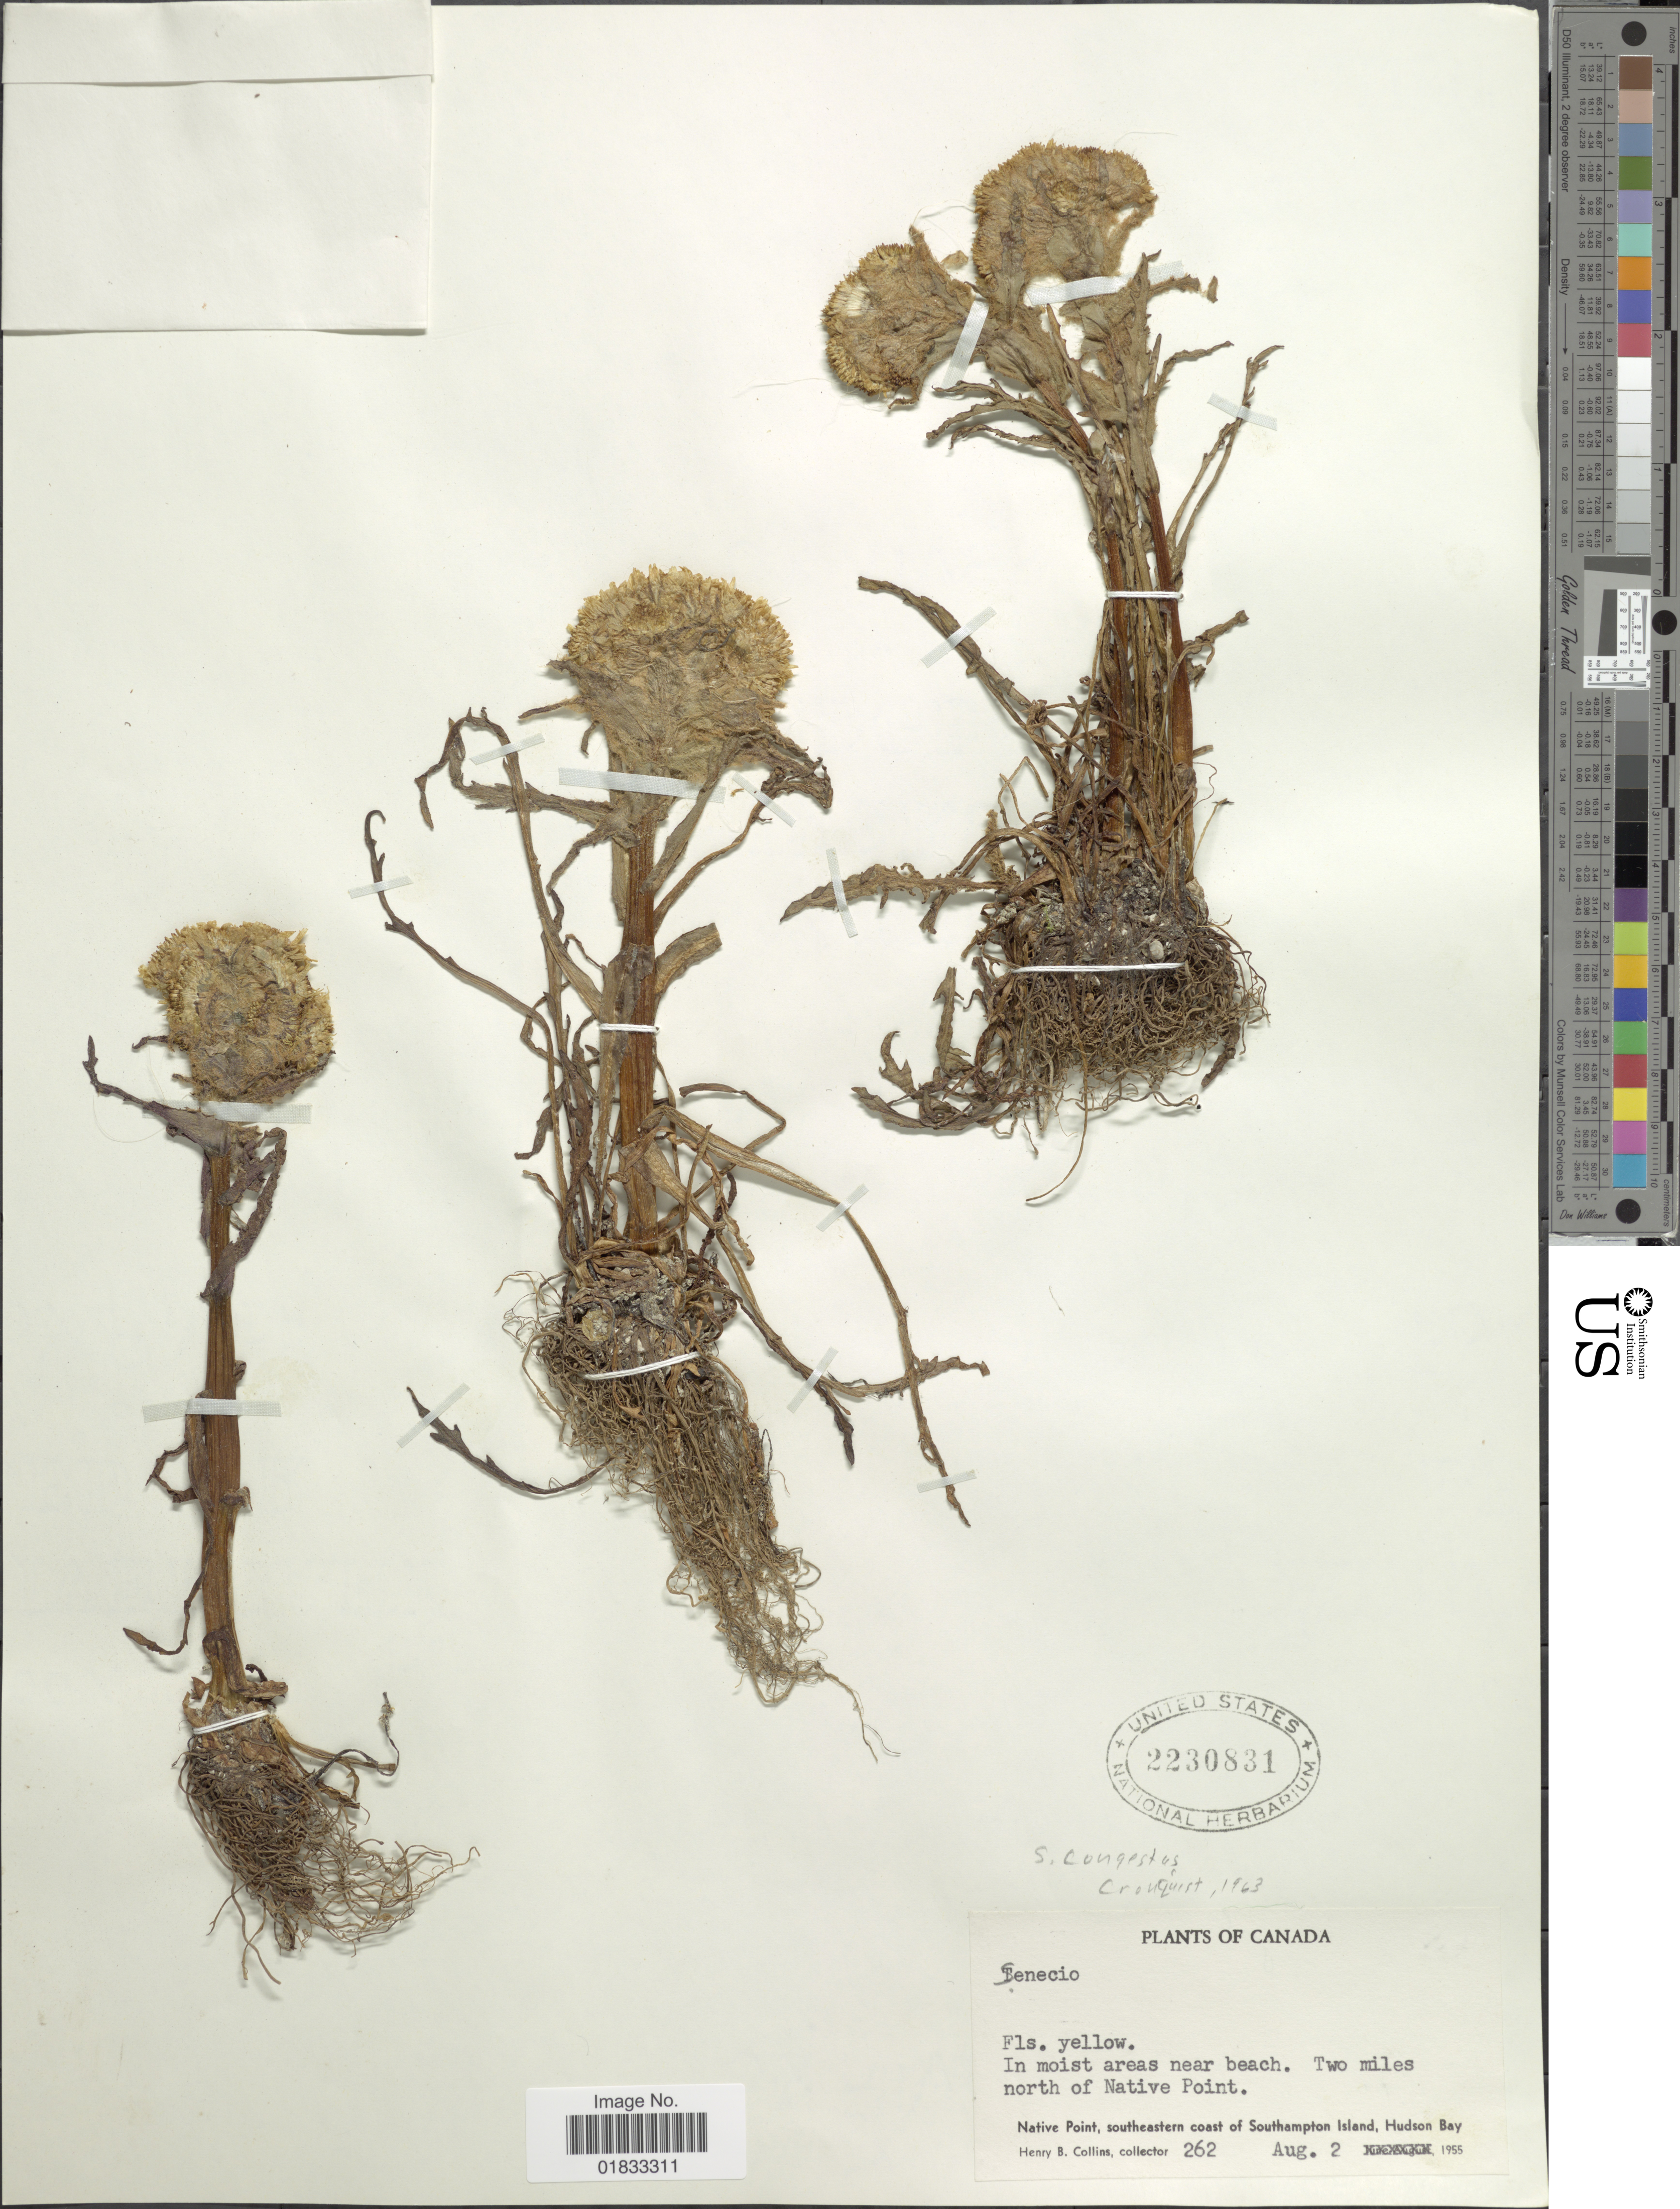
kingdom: Plantae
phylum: Tracheophyta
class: Magnoliopsida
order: Asterales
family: Asteraceae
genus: Tephroseris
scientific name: Tephroseris palustris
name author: (L.) Rchb.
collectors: H. Collins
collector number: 262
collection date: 1955-08-02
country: Canada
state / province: Nunavut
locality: Two miles north of Native Point, Native Point, southeastern Coast of Southampton Island, Hudson Bay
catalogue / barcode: US 2230831